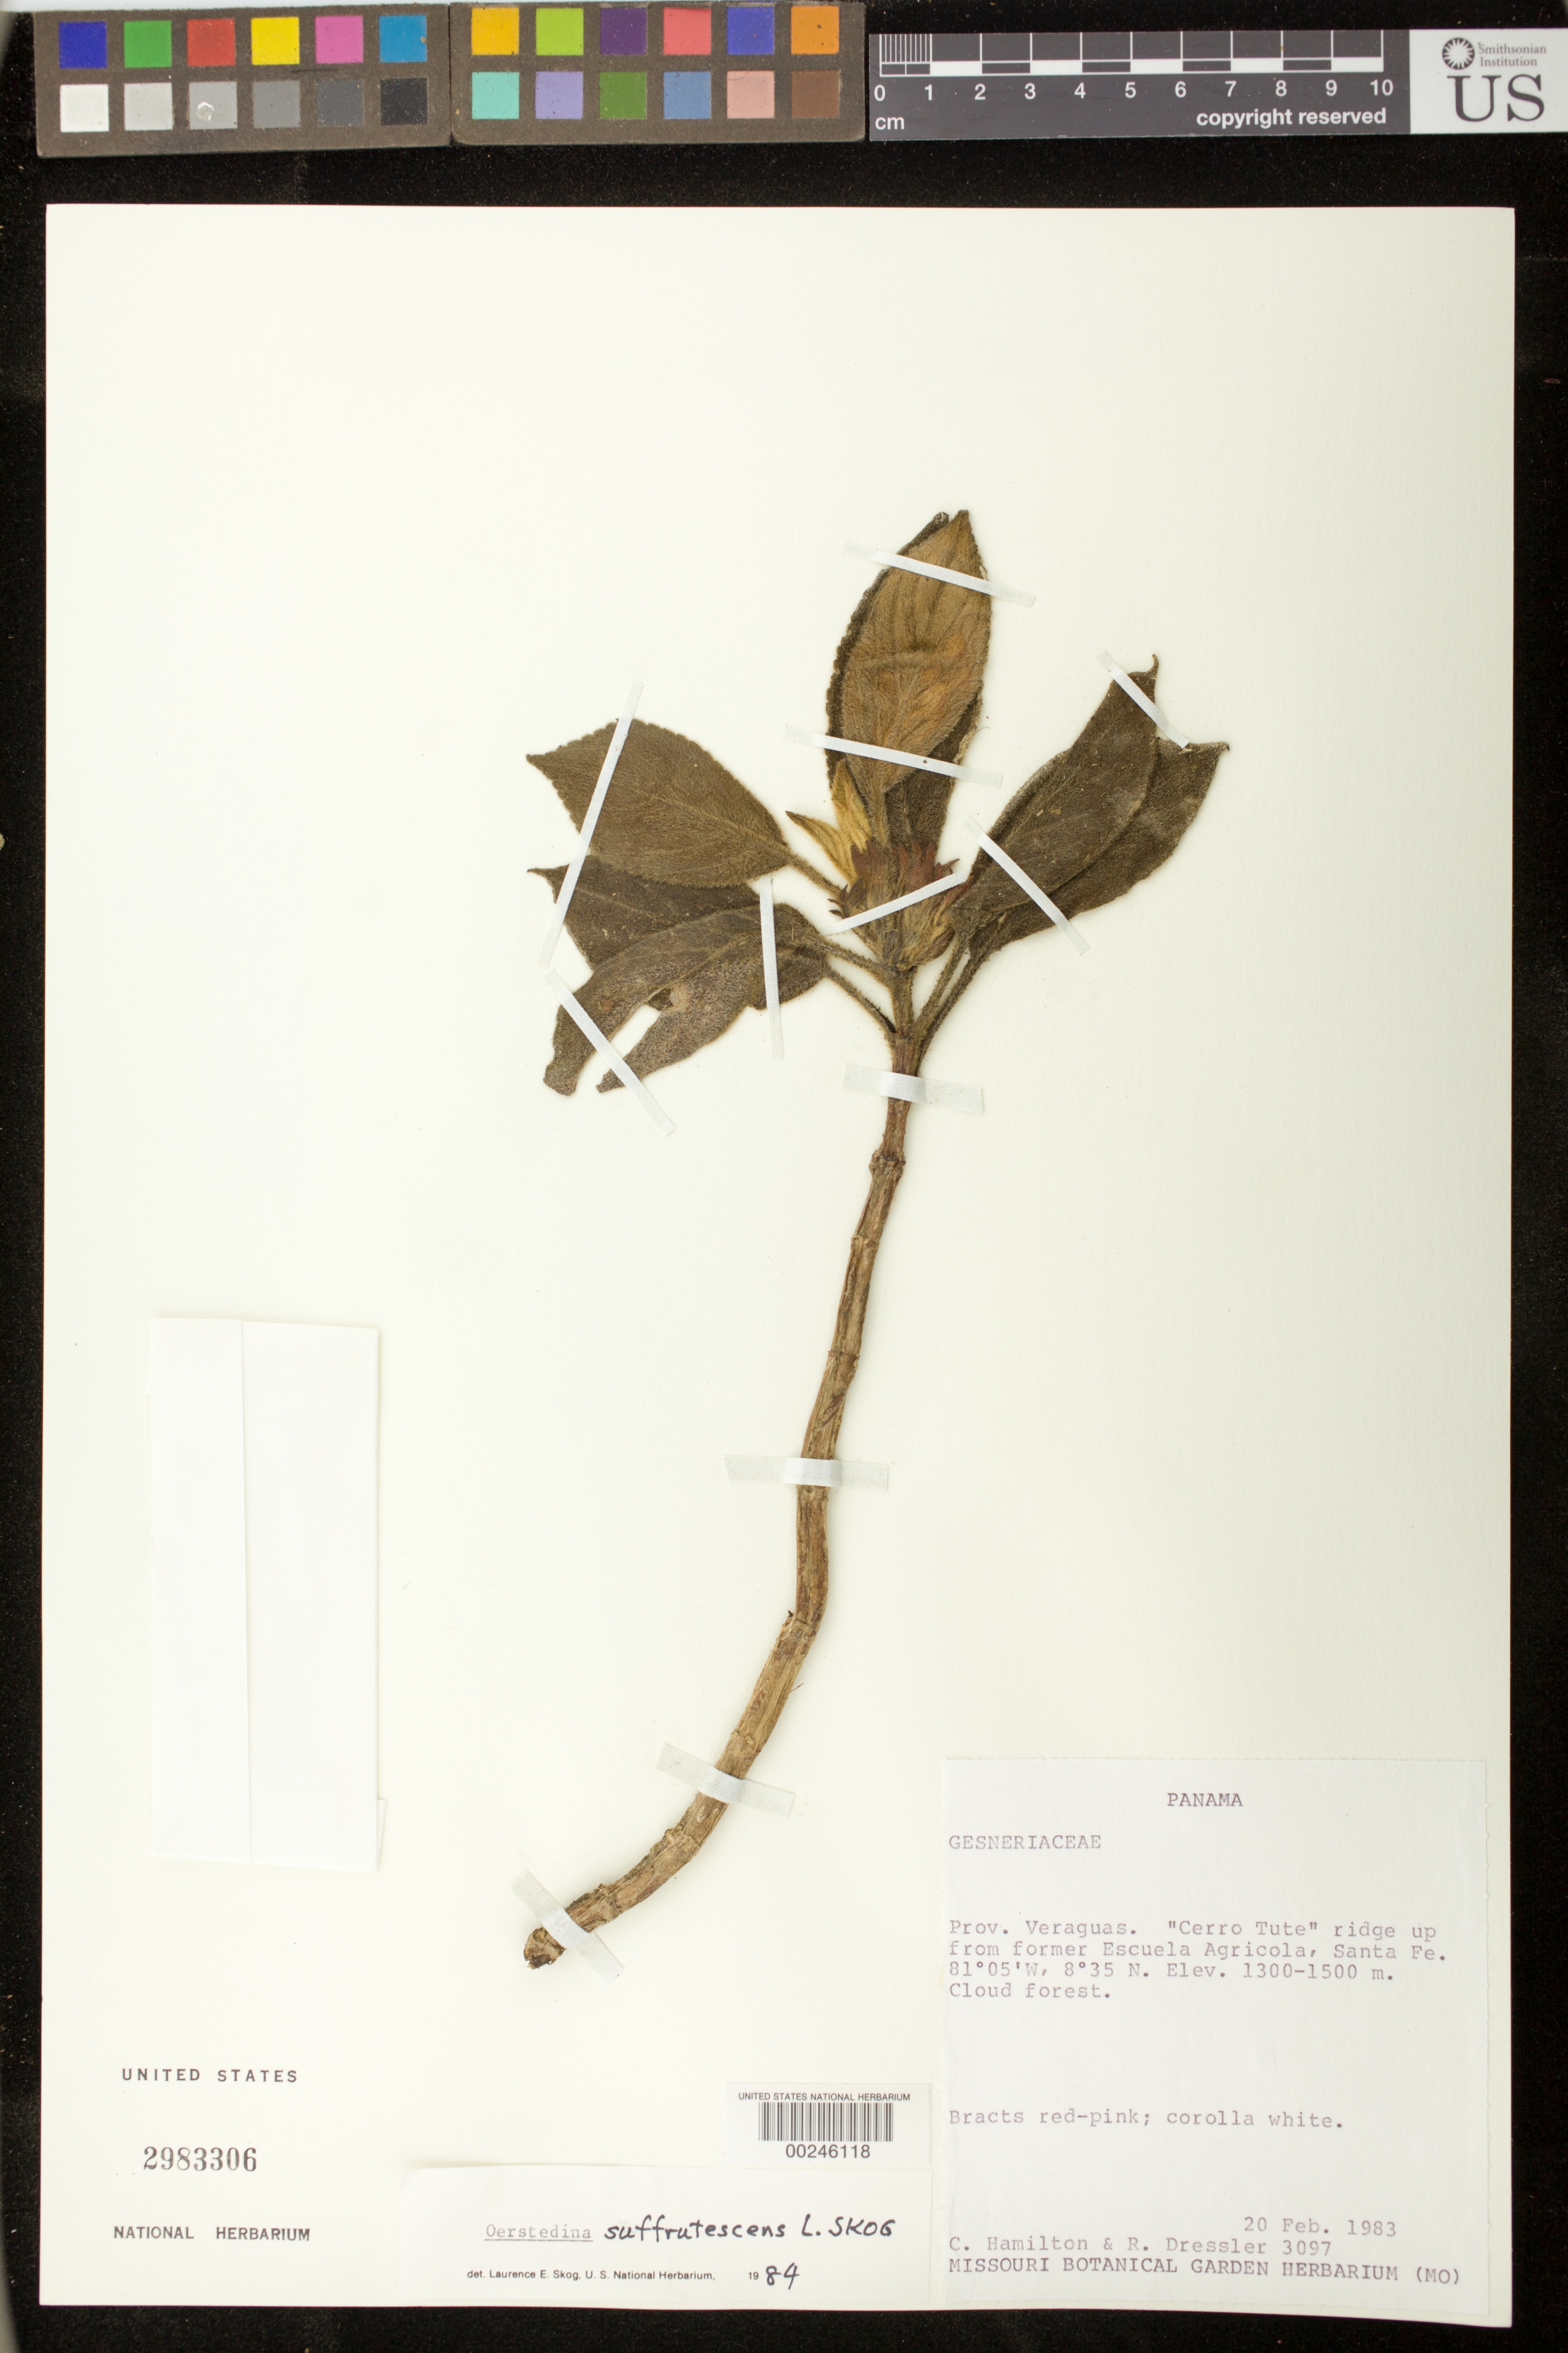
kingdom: Plantae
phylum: Tracheophyta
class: Magnoliopsida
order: Lamiales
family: Gesneriaceae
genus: Oerstedina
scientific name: Oerstedina suffrutescens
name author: L.E. Skog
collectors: C. Hamilton & R. Dressler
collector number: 3097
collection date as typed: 20 Feb 1983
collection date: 1983-02-20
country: Panama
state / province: Veraguas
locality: Cerro Tute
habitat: Cloud forest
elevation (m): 1300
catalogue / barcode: US 2983306